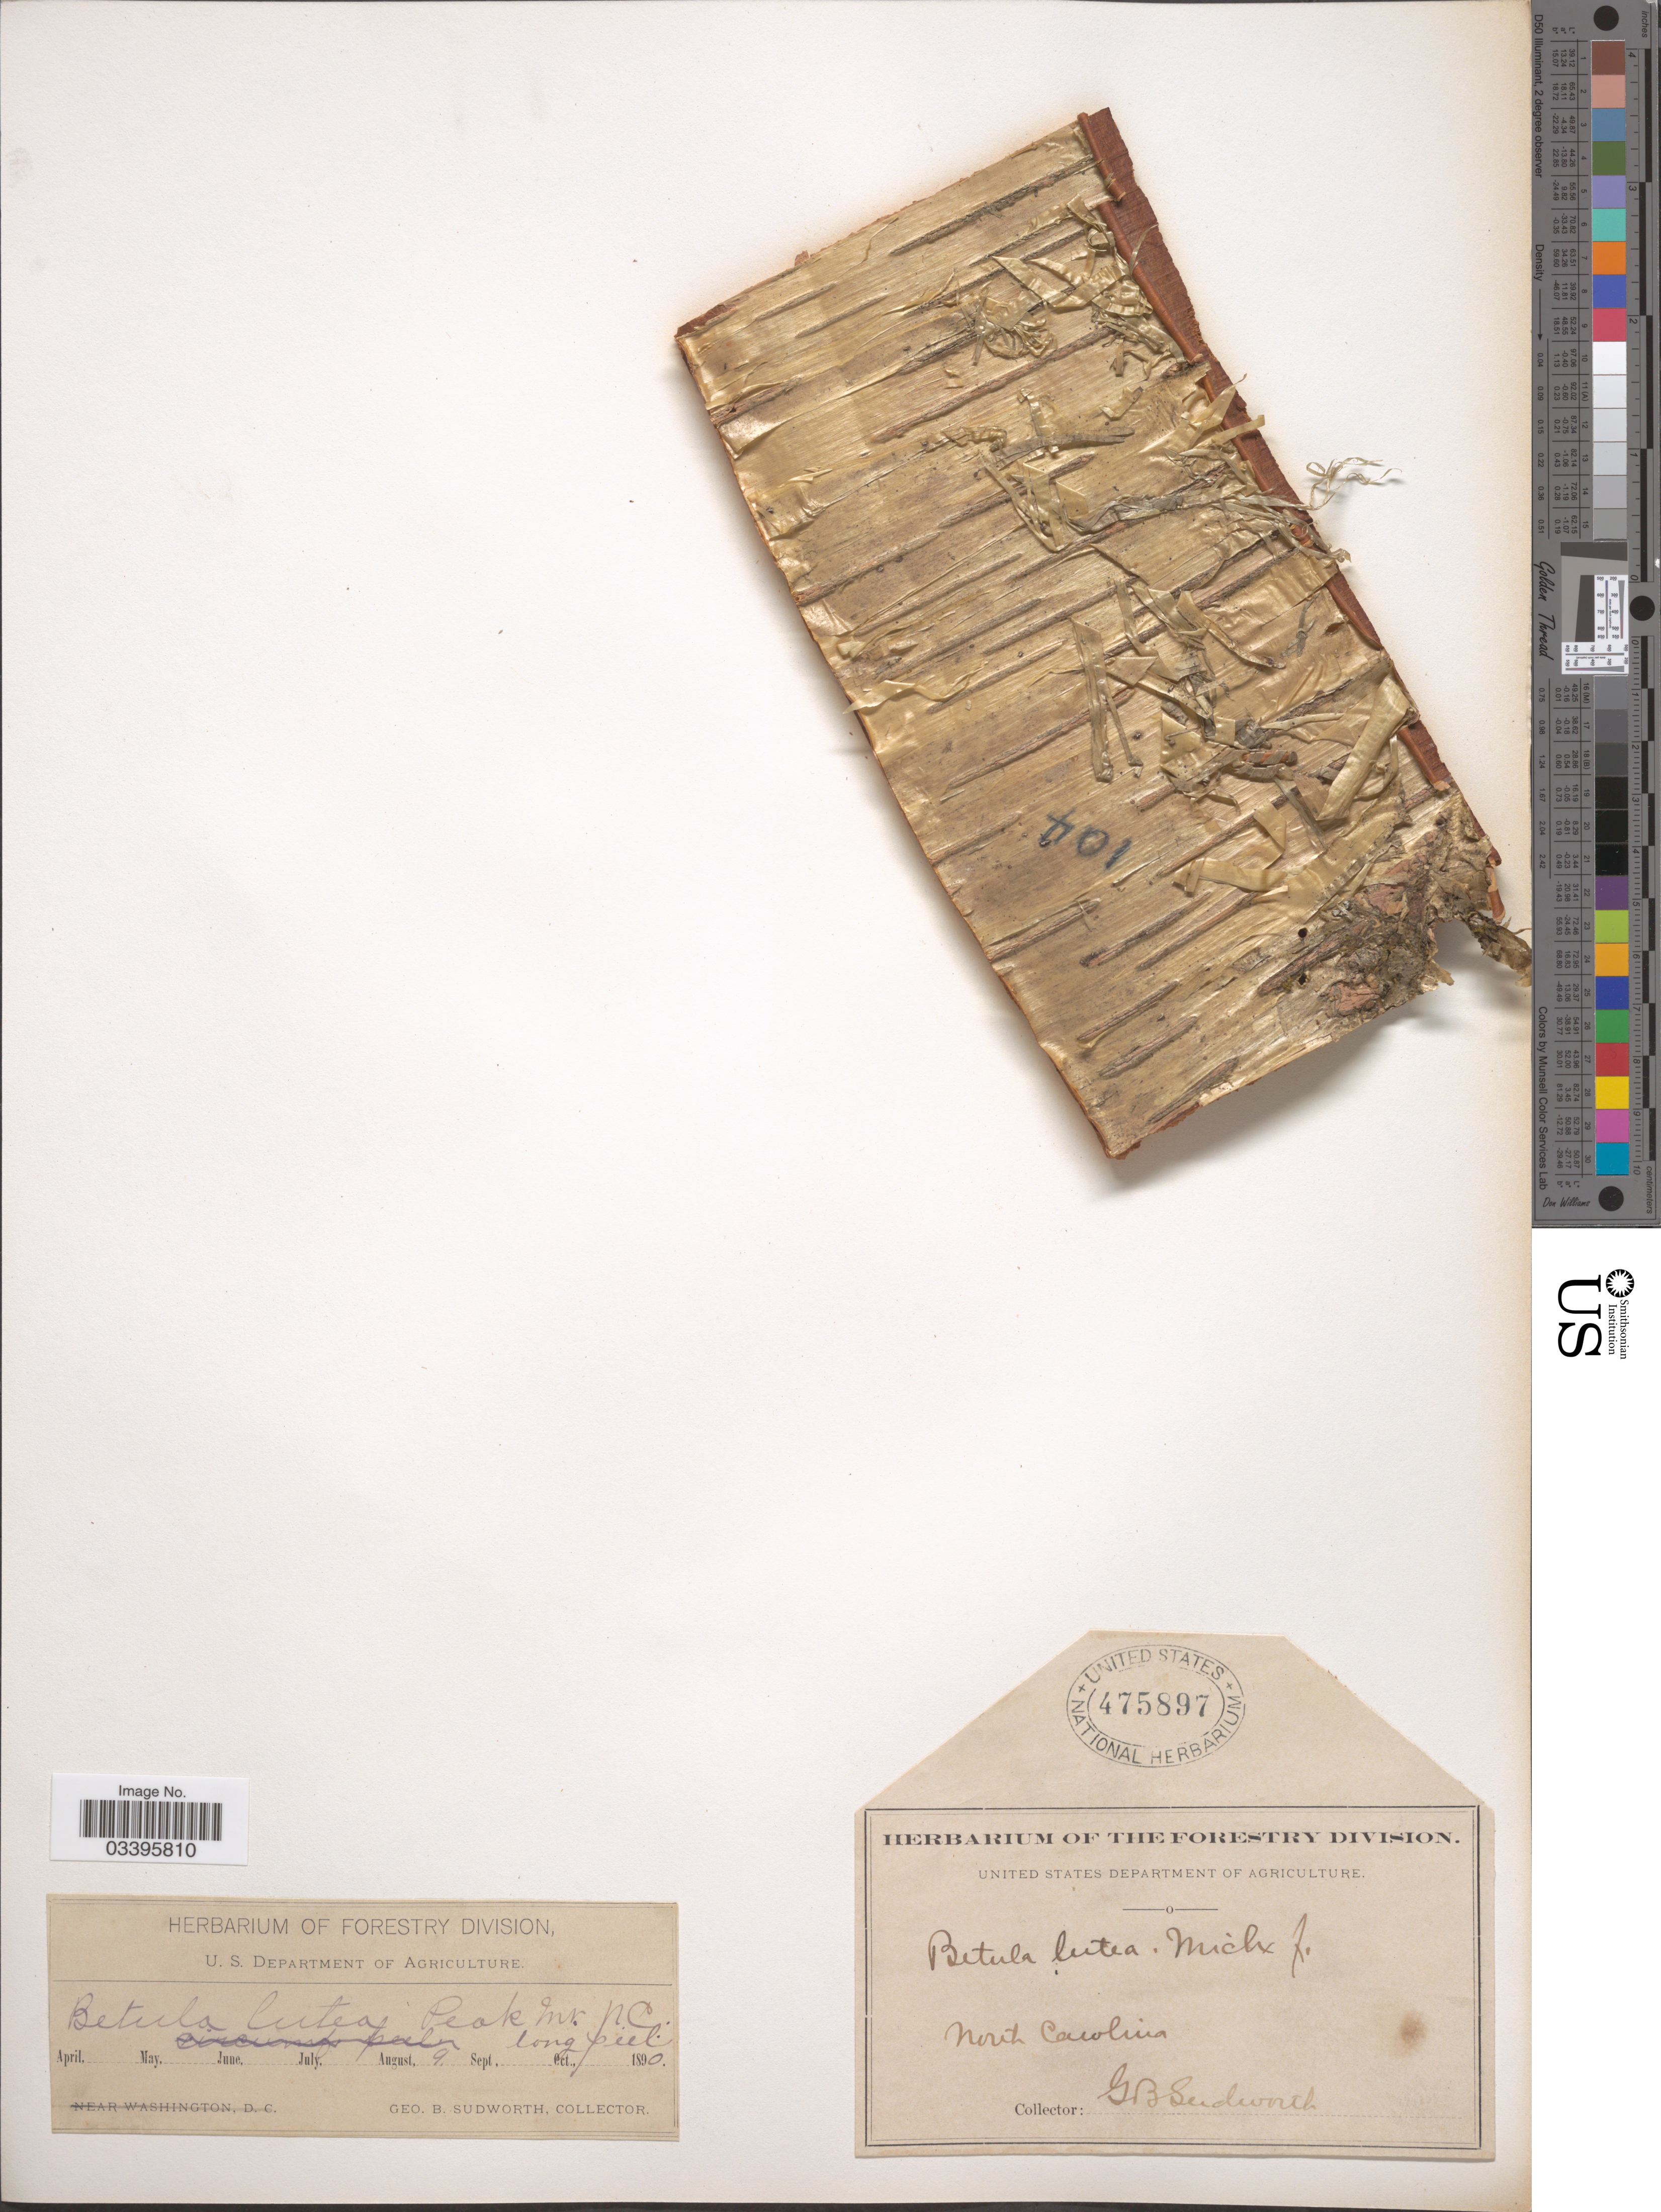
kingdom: Plantae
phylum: Tracheophyta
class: Magnoliopsida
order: Fagales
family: Betulaceae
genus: Betula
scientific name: Betula lutea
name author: F. Michx.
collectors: G. B. Sudworth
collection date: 1890-08-09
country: United States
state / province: North Carolina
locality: Peak Mt.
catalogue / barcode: US 475897